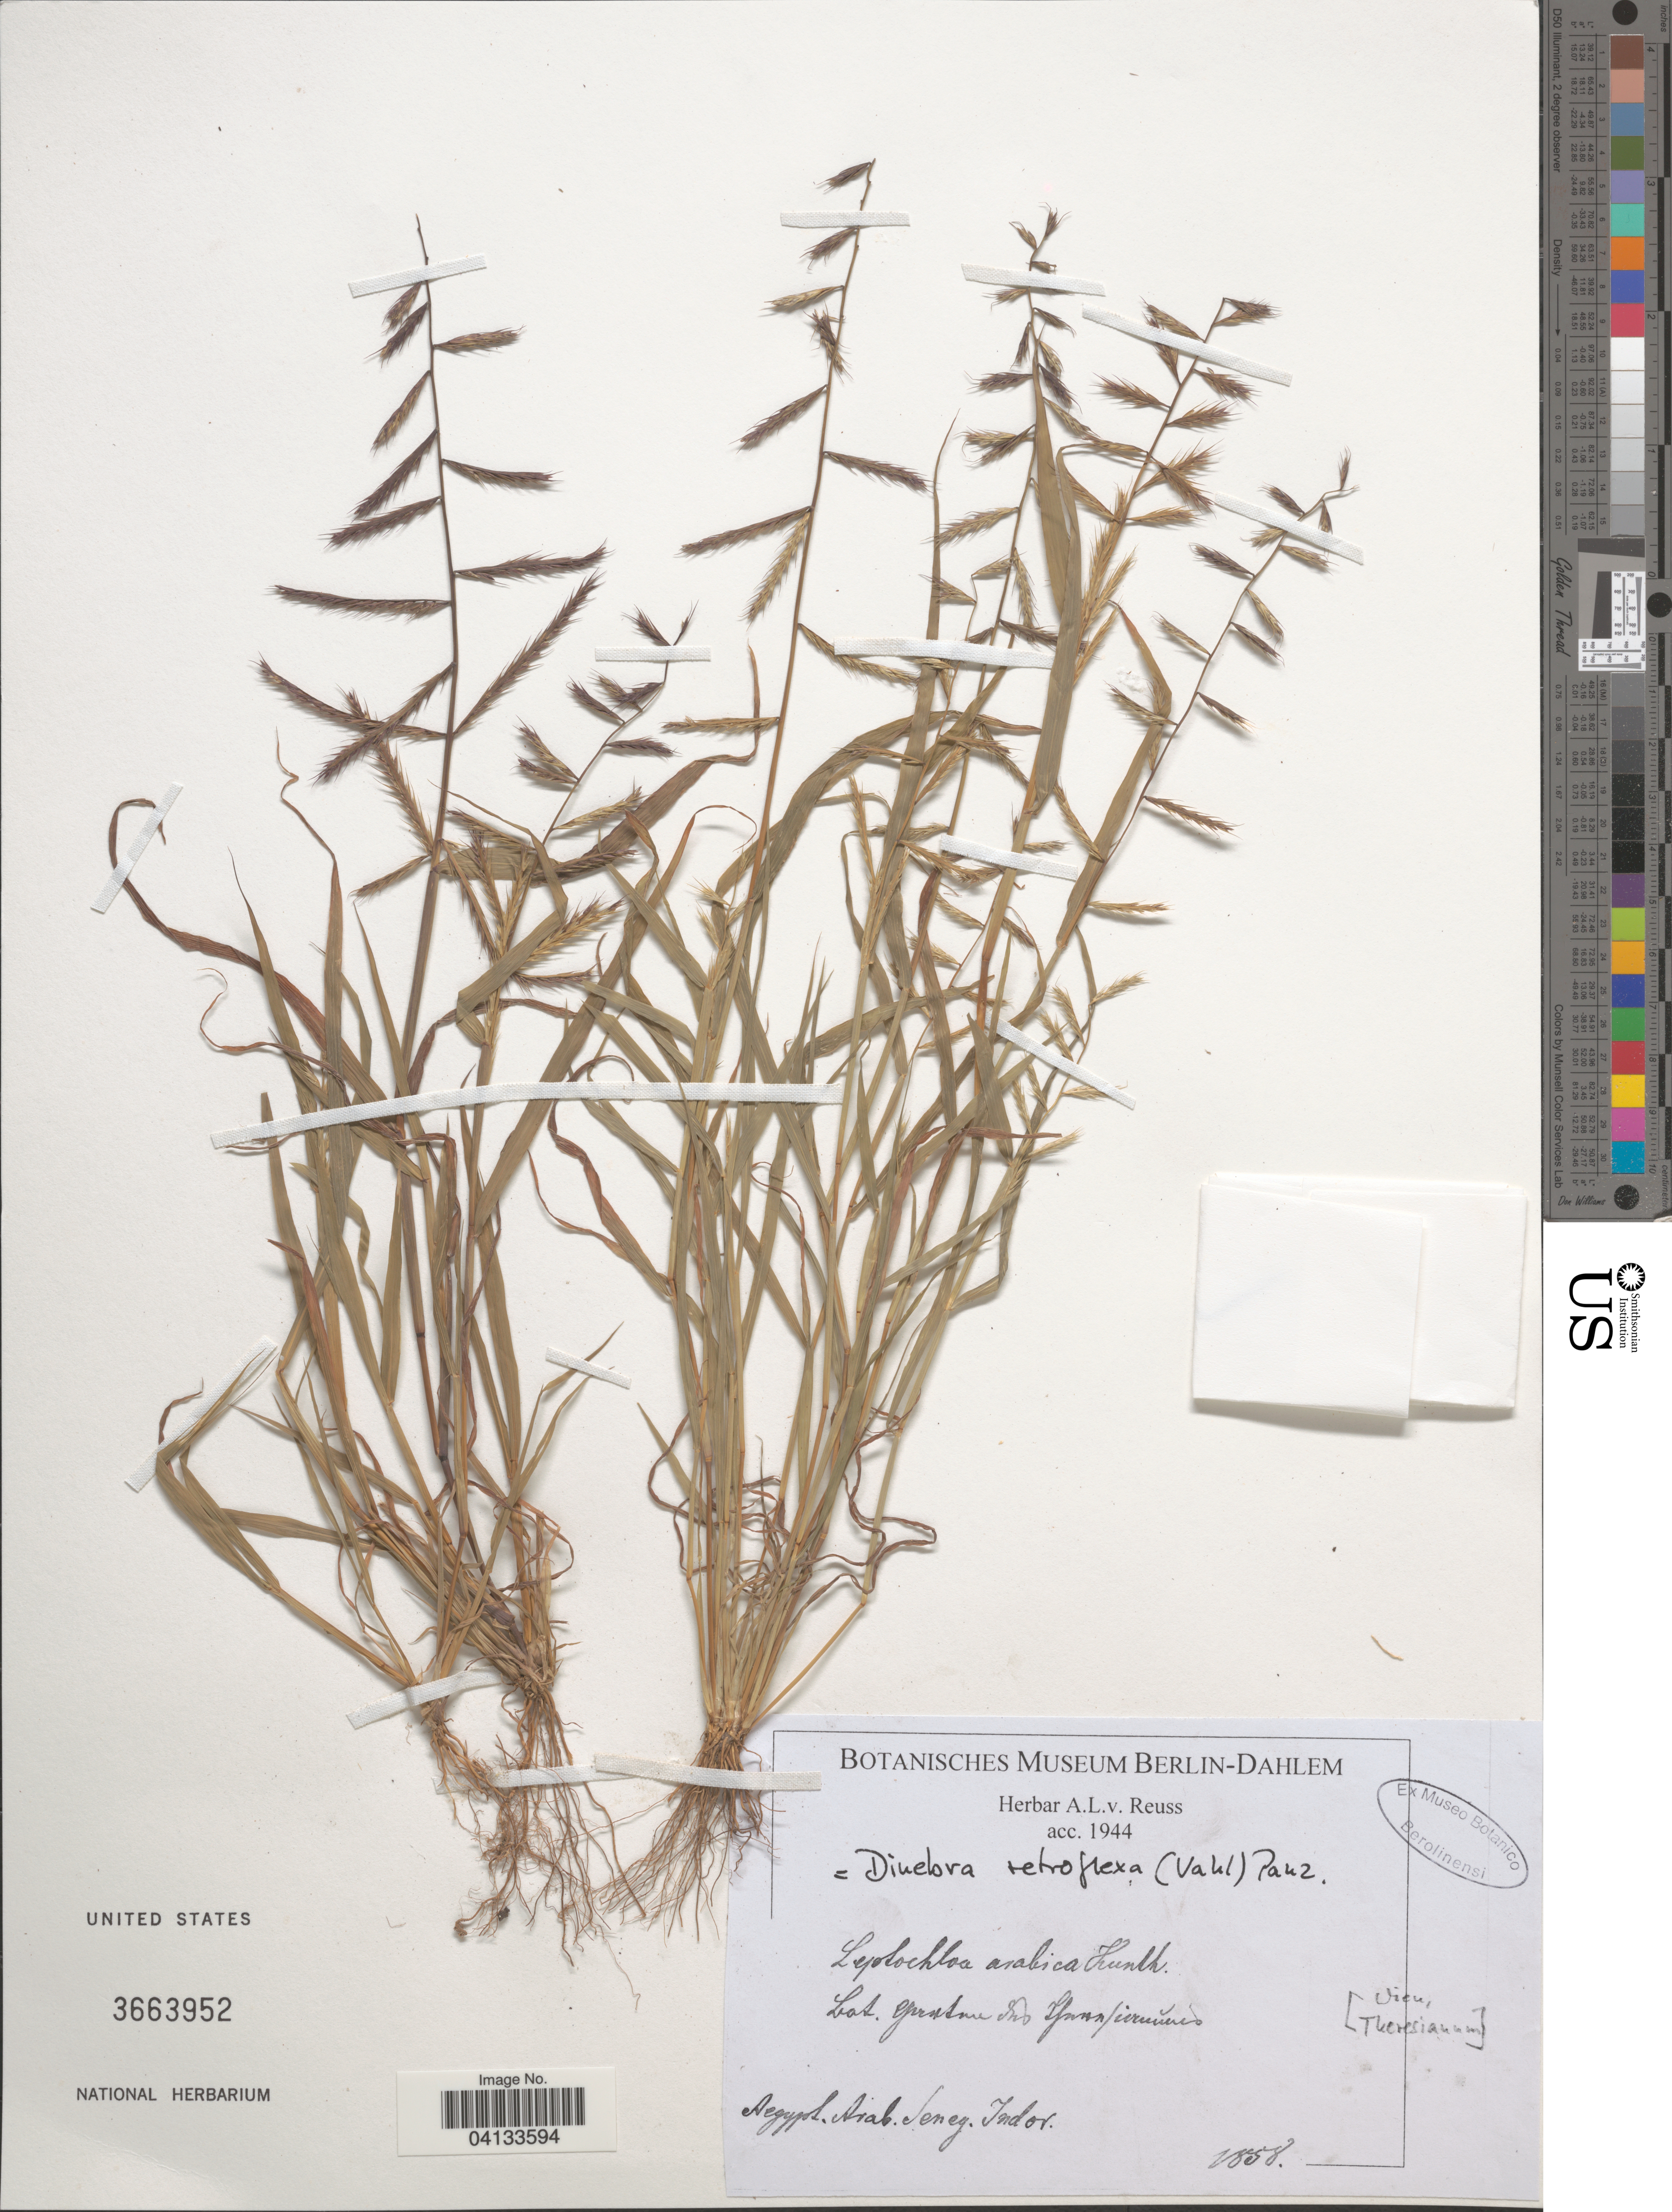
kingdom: Plantae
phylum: Tracheophyta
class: Liliopsida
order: Poales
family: Poaceae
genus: Dinebra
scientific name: Dinebra retroflexa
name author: (Vahl) Panzer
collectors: Ex herb. A. L. v. Reuss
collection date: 1858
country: Egypt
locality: Aegypt. Arab. Seneg. Indor.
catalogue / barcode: US 3663952